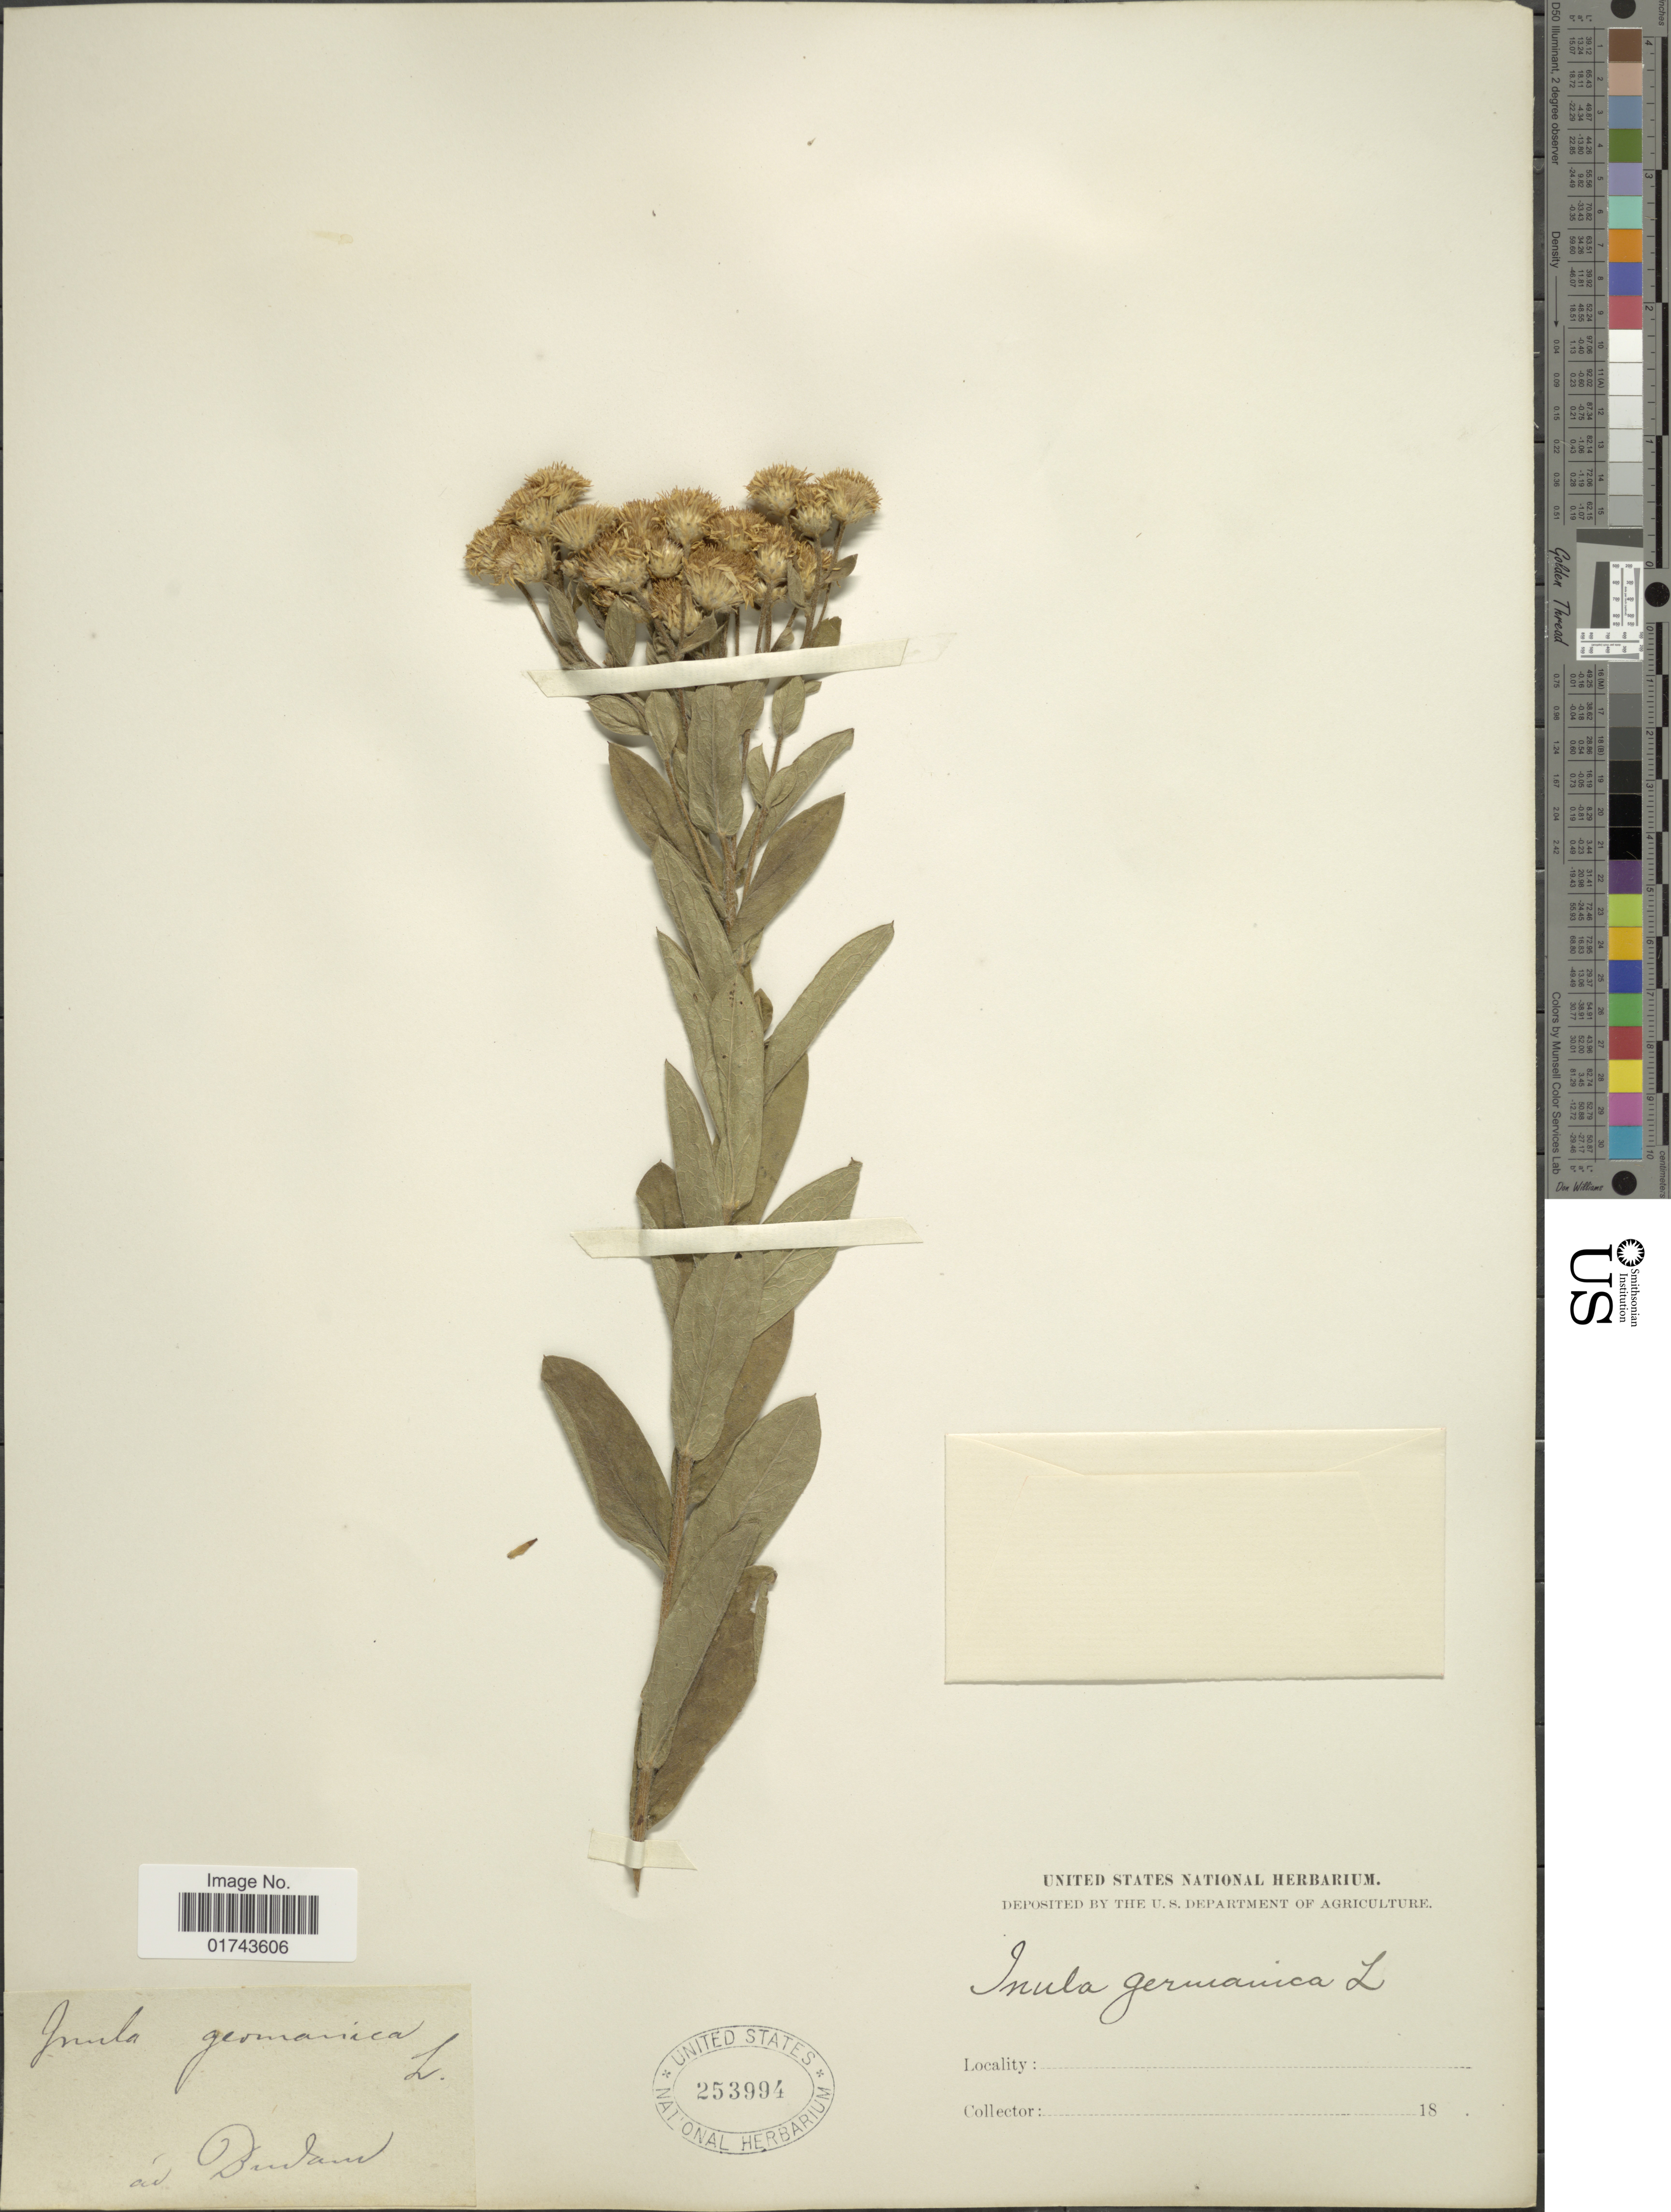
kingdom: Plantae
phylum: Tracheophyta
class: Magnoliopsida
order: Asterales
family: Asteraceae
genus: Inula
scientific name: Inula germanica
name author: L.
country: United Kingdom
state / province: England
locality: Ad Bruman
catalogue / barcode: US 253994